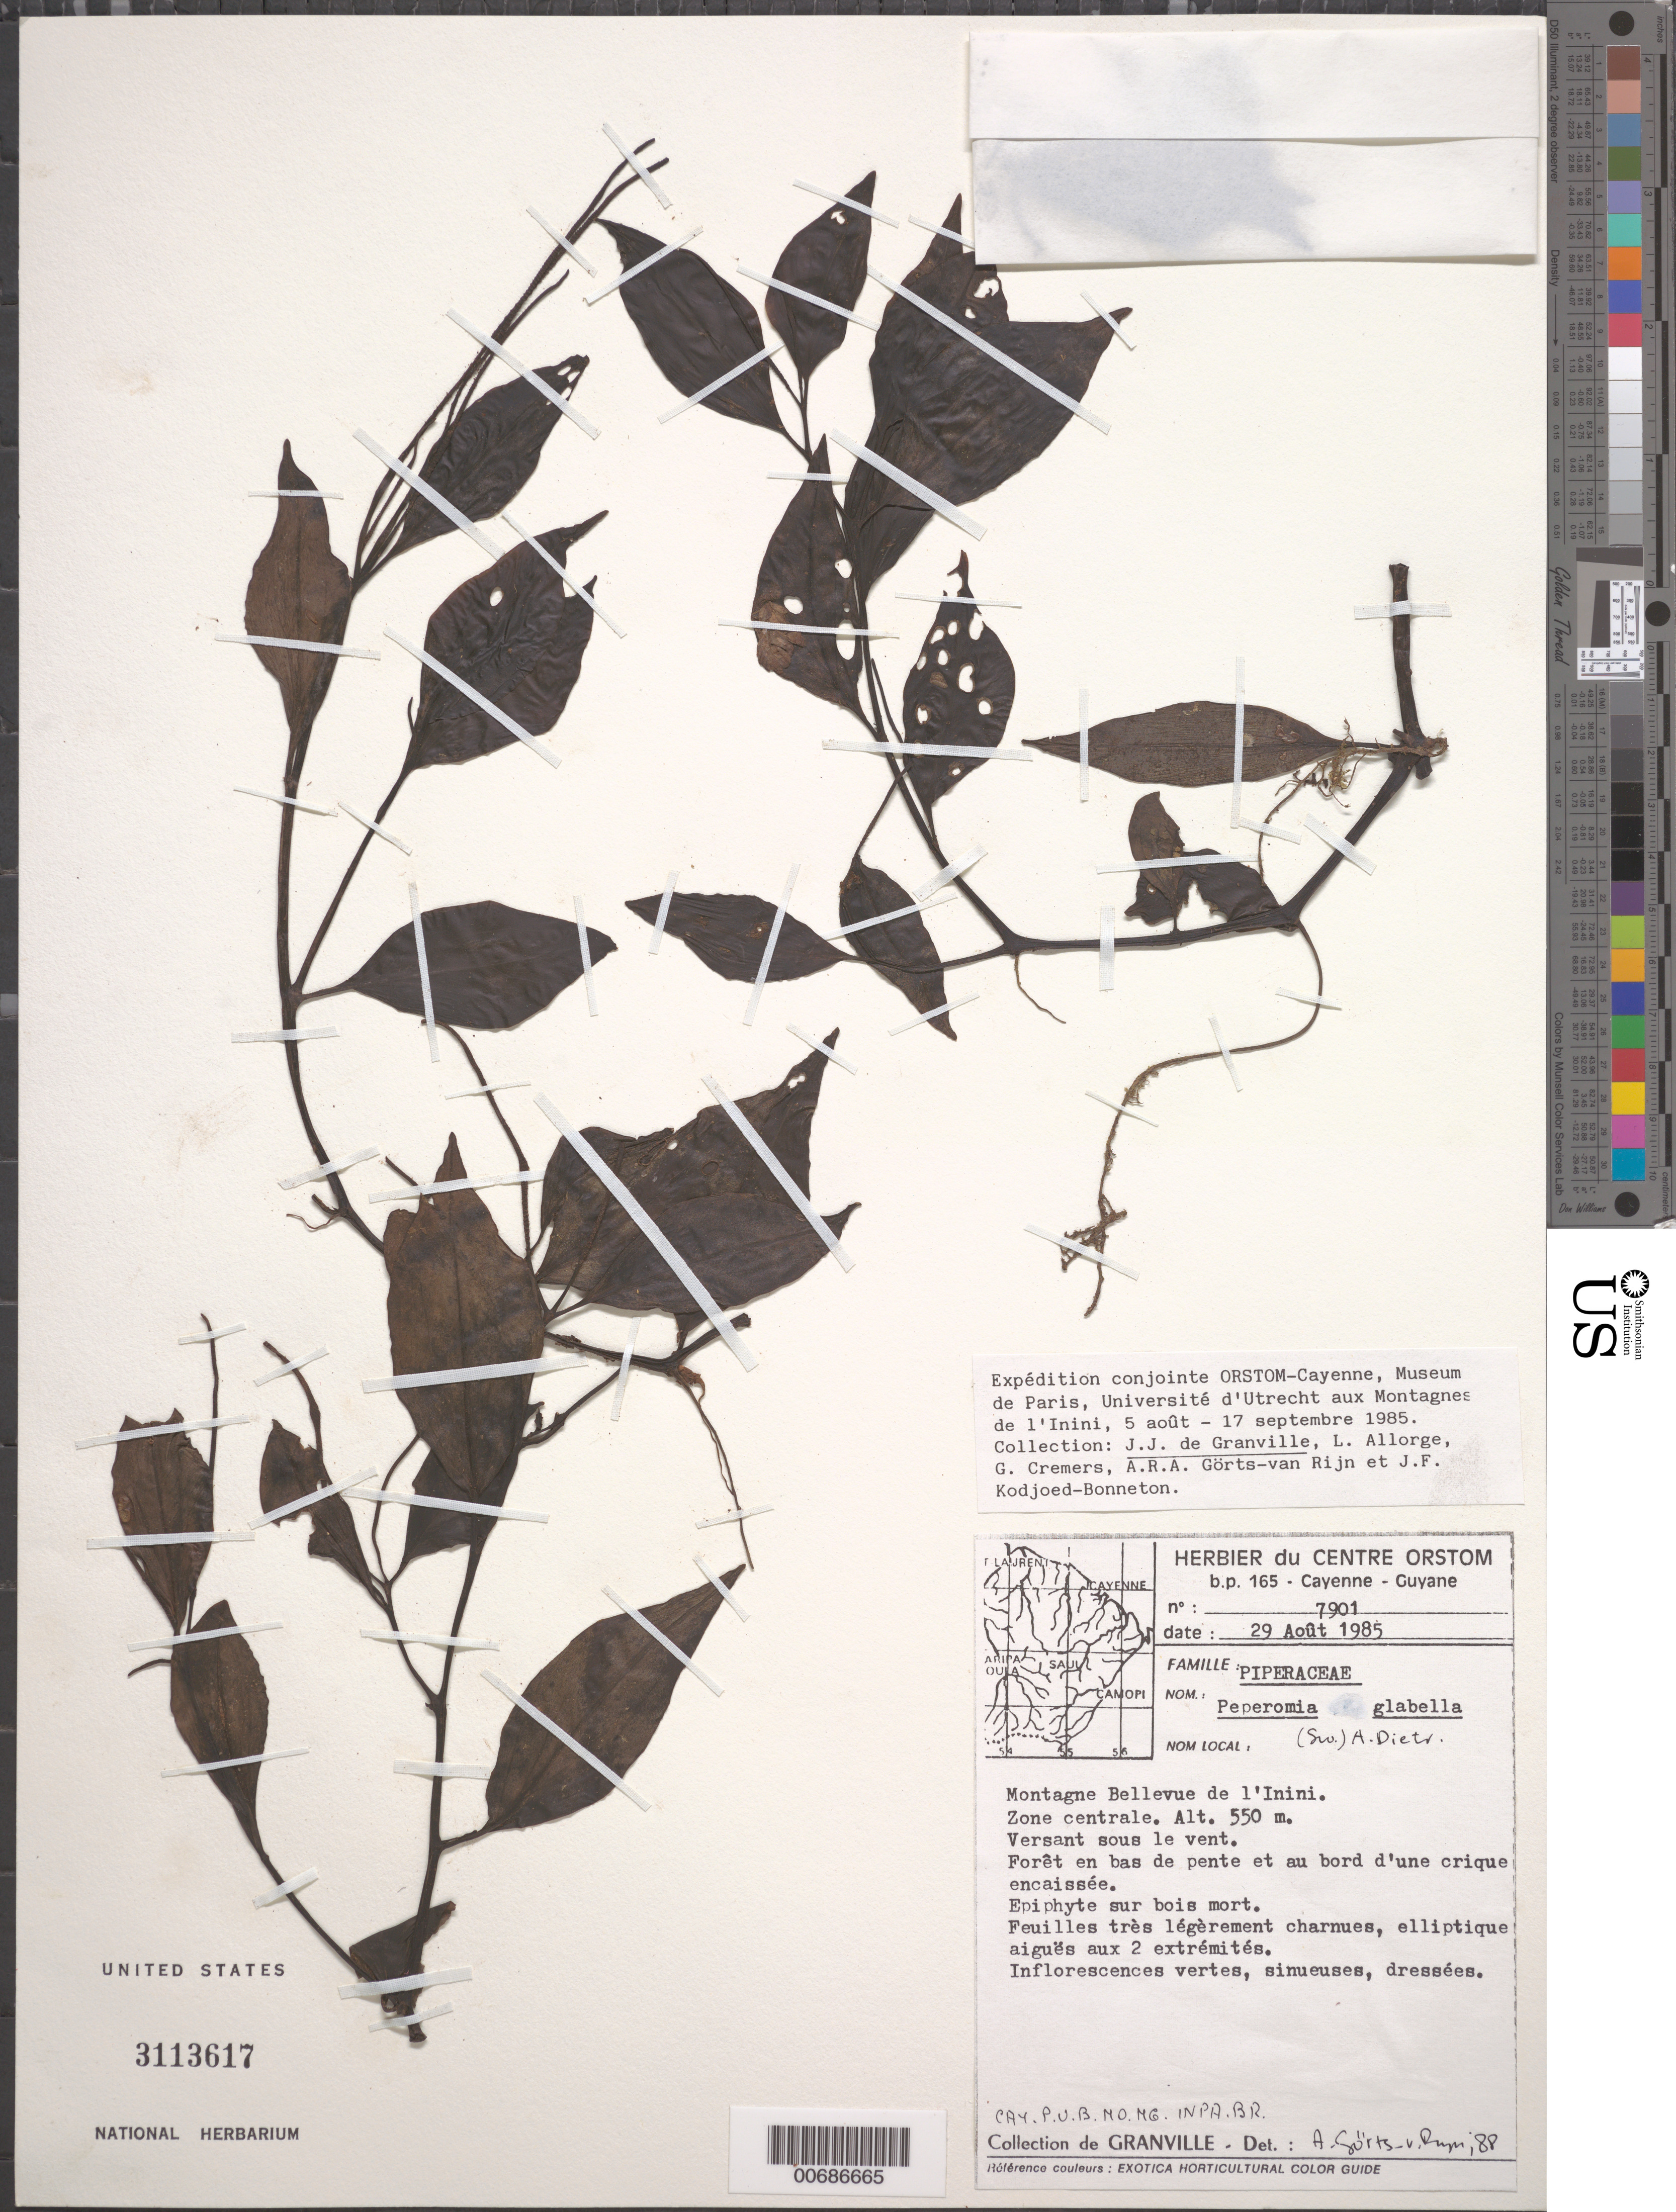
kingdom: Plantae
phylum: Tracheophyta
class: Magnoliopsida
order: Piperales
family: Piperaceae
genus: Peperomia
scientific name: Peperomia glabella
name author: (Sw.) A. Dietr.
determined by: Görts-van Rijn, A. R. A.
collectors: J.-J. de Granville, L. Allorge, G. Cremers, A. .R. A. Görts-van Rijn & J. Kodjoed-Bonneton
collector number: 7901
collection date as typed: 29-Aug-85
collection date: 1985-08-29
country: French Guiana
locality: Montagnes Bellevue de l'Inini, zone centrale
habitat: Forêt en bas sur pente et au bord d'une crique encaissee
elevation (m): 550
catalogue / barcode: US 3113617